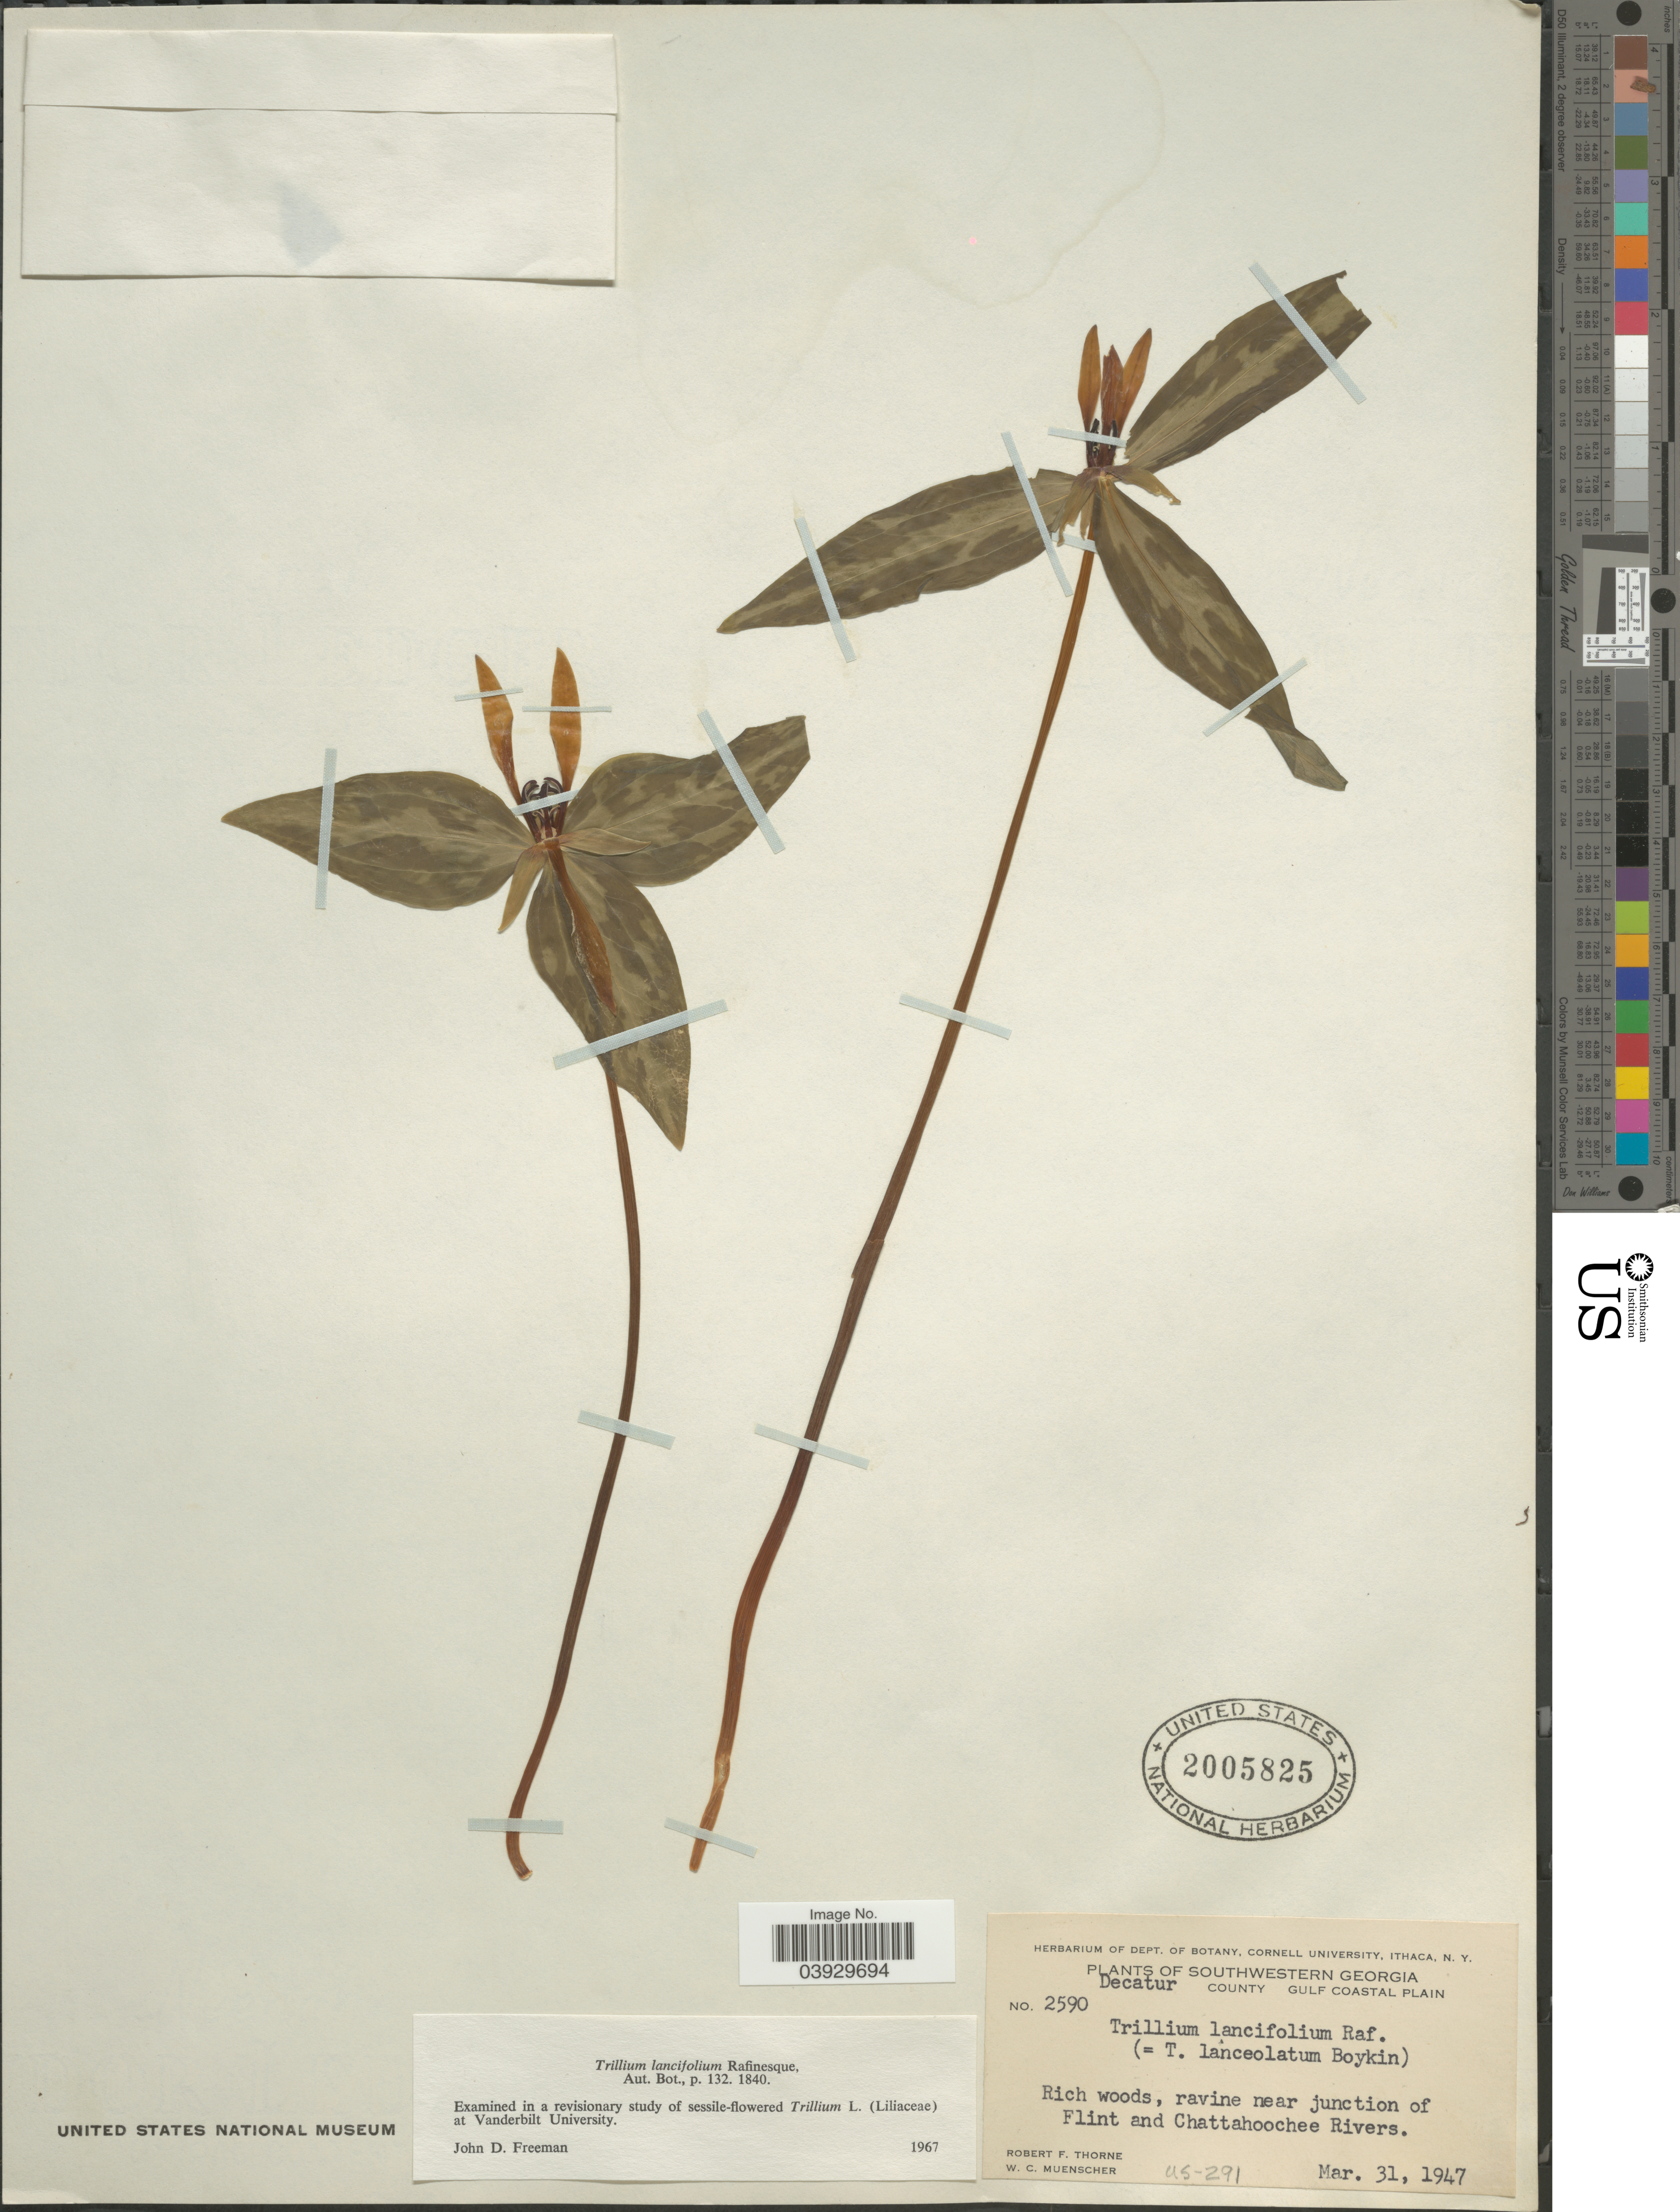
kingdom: Plantae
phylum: Tracheophyta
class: Liliopsida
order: Liliales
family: Melanthiaceae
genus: Trillium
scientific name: Trillium lancifolium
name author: Raf.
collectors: R. F. Thorne & W. Muenscher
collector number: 2590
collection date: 1947-03-31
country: United States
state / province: Georgia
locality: Southwestern Georgia. Decatur County Gulf Coastal Plain. Ravine near junction of Flint and Chattahoochee Rivers.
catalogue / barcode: US 2005825